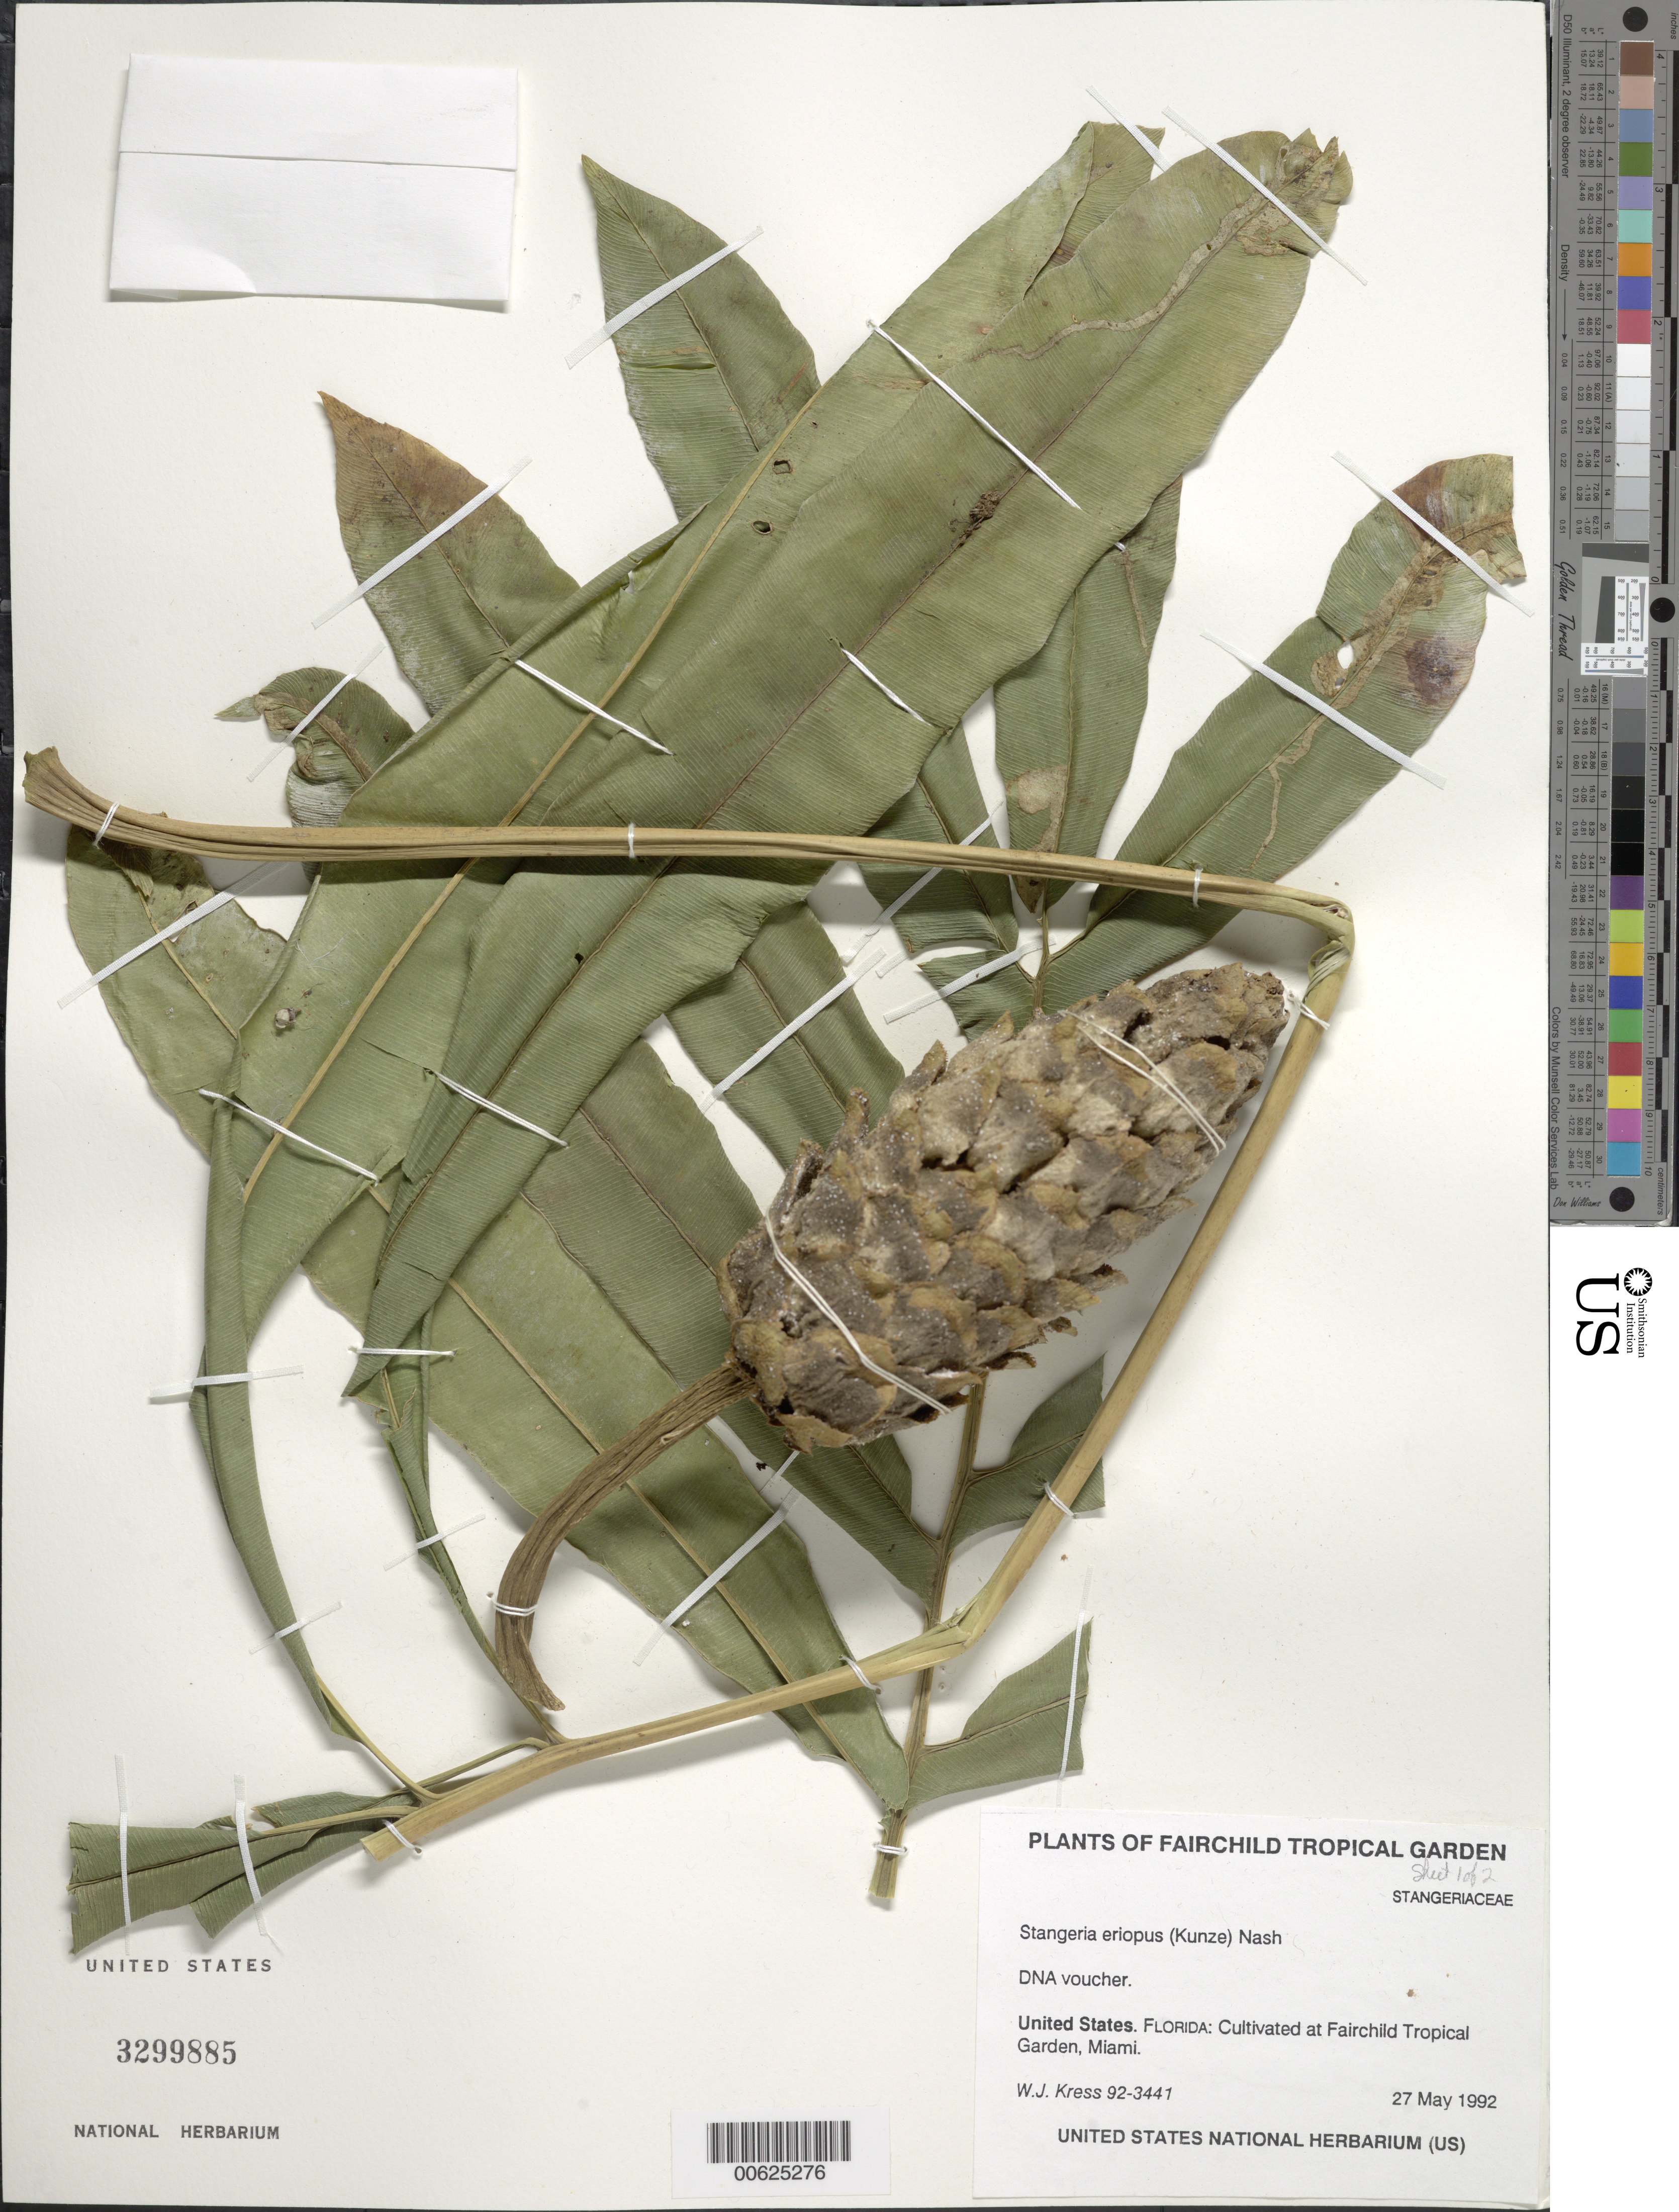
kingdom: Plantae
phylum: Tracheophyta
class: Cycadopsida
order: Cycadales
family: Zamiaceae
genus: Stangeria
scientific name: Stangeria eriopus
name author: (Kunze) Baill.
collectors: W. J. Kress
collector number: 92-3441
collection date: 1992-05-27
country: United States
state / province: Florida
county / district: Miami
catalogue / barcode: US 3299885